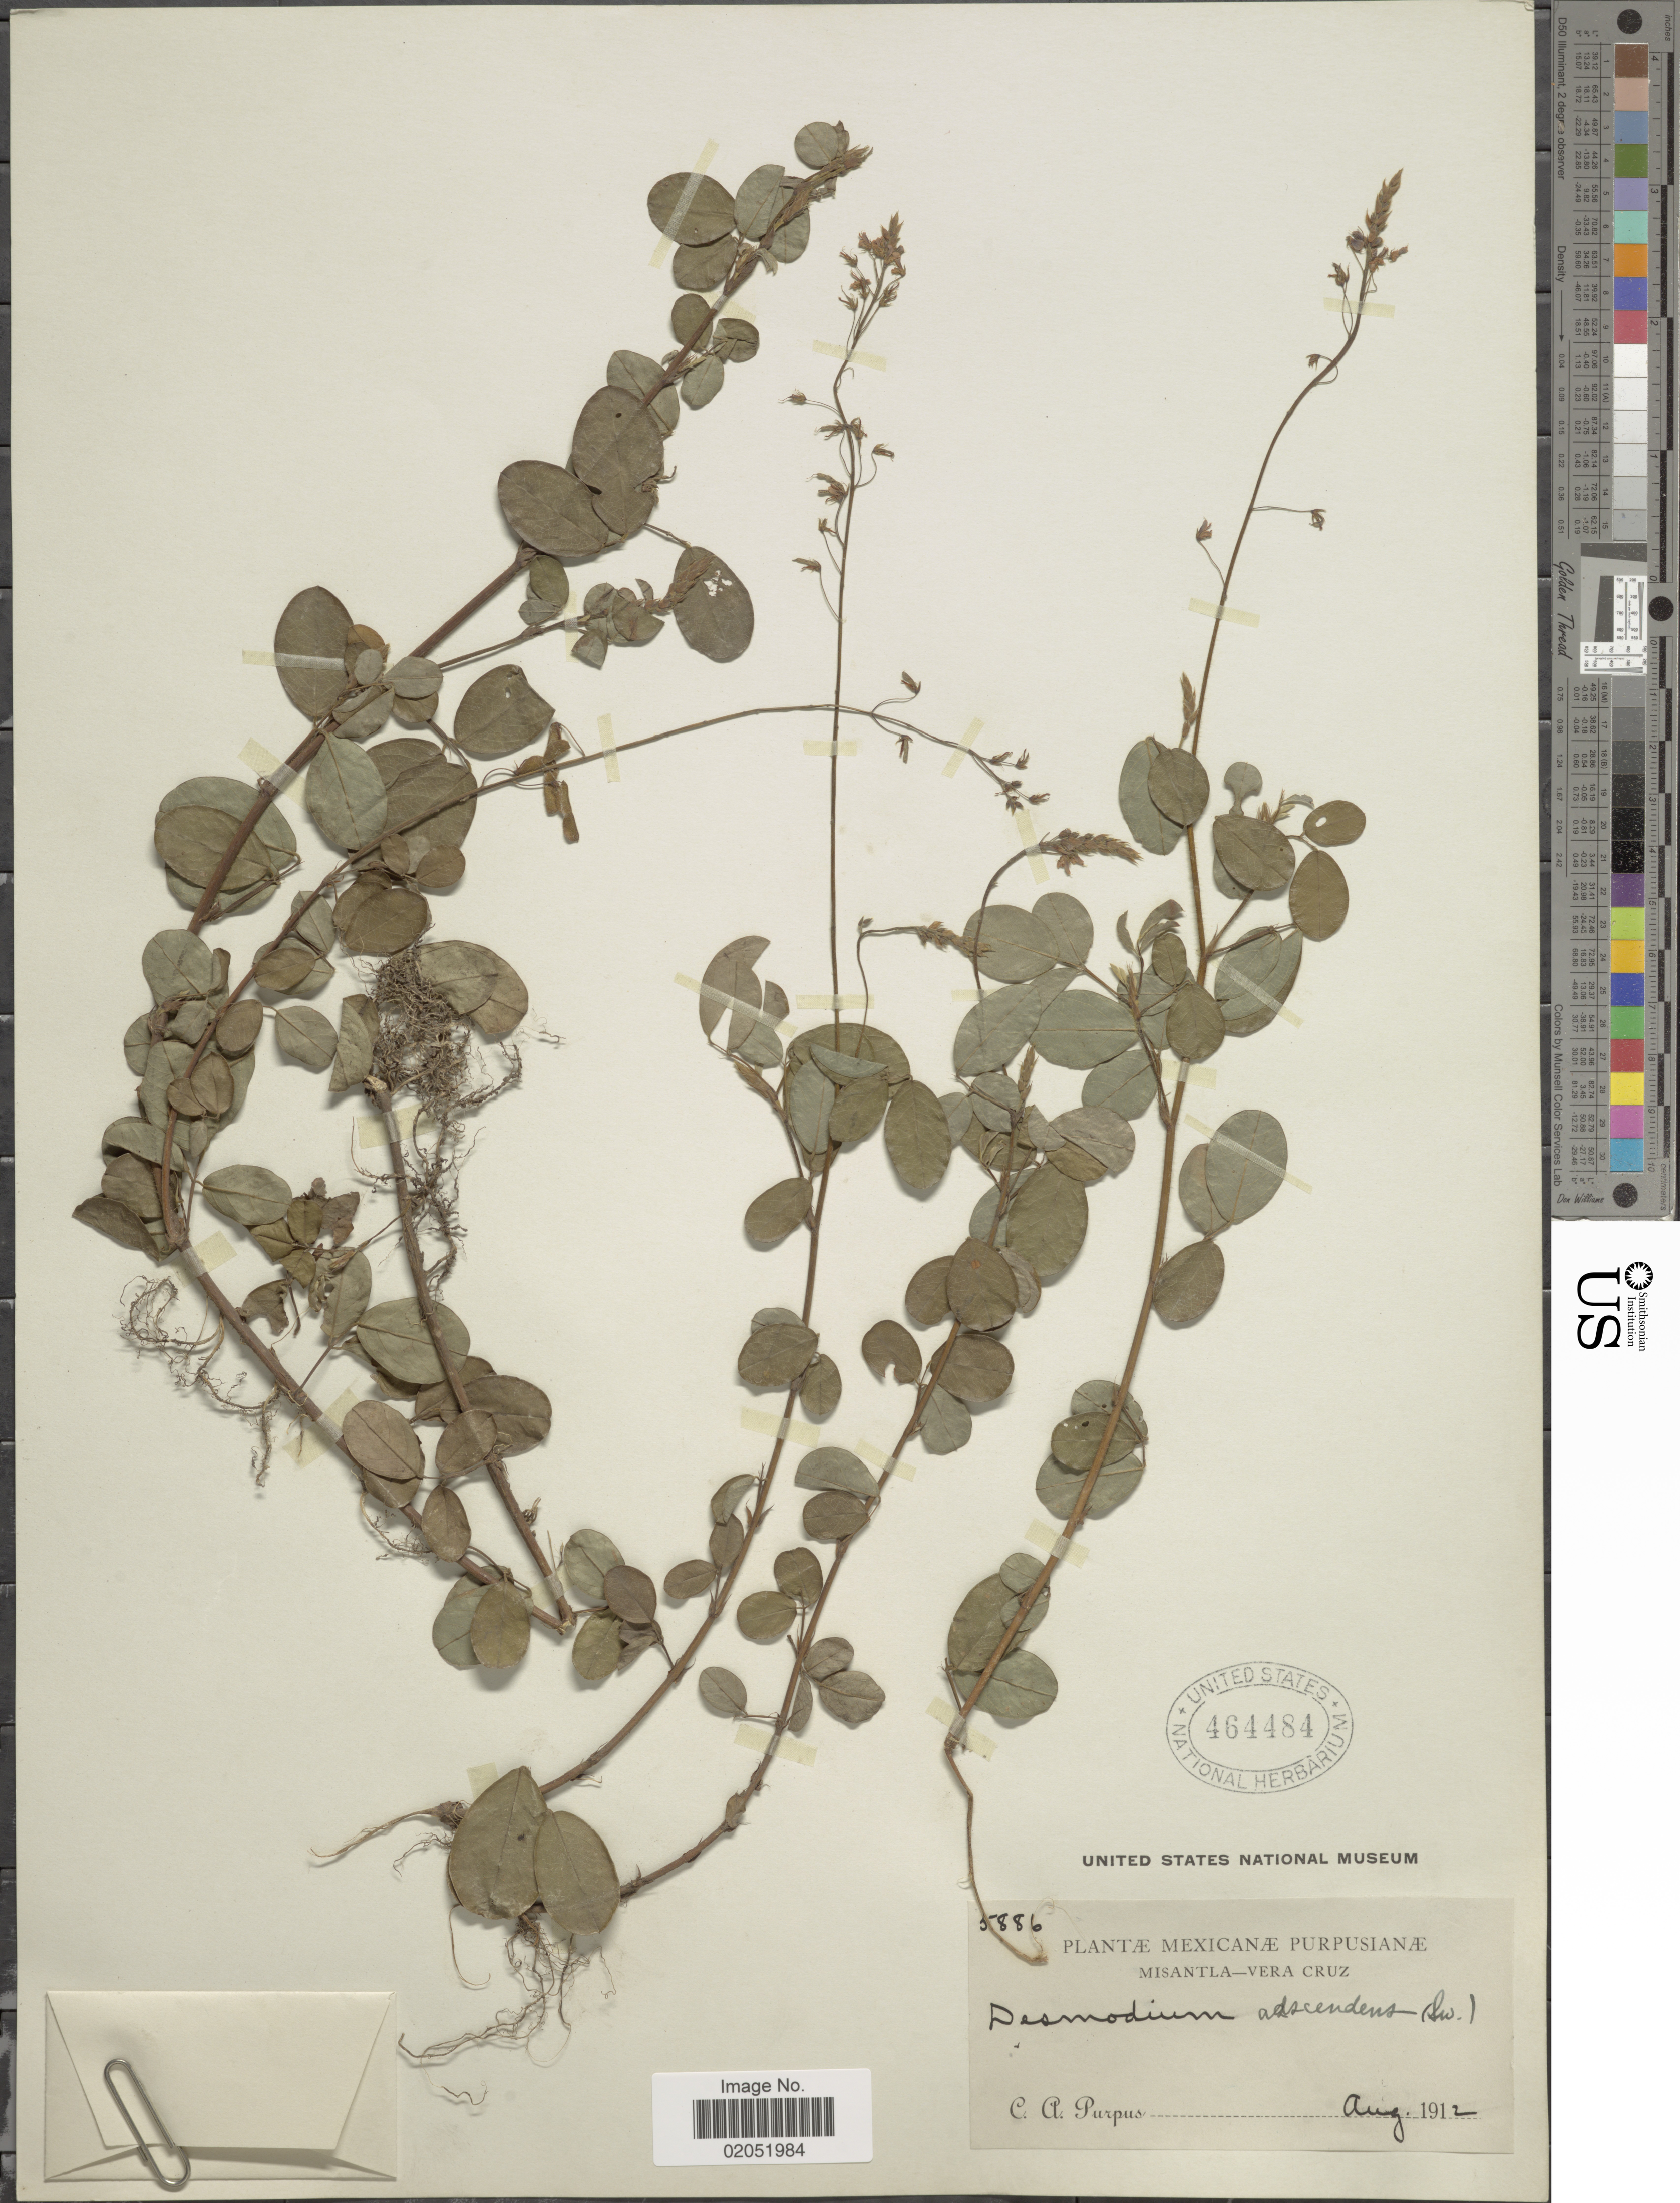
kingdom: Plantae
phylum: Tracheophyta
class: Magnoliopsida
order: Fabales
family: Fabaceae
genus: Grona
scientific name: Grona adscendens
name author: (Sw.) H. Ohashi & K. Ohashi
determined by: Strong, Mark T., (BOT), Smithsonian Institution - National Museum of Natural History (UNITED STATES)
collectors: C. A. Purpus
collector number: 5886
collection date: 1912-12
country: Mexico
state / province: Veracruz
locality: Misantla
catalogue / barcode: US 464484